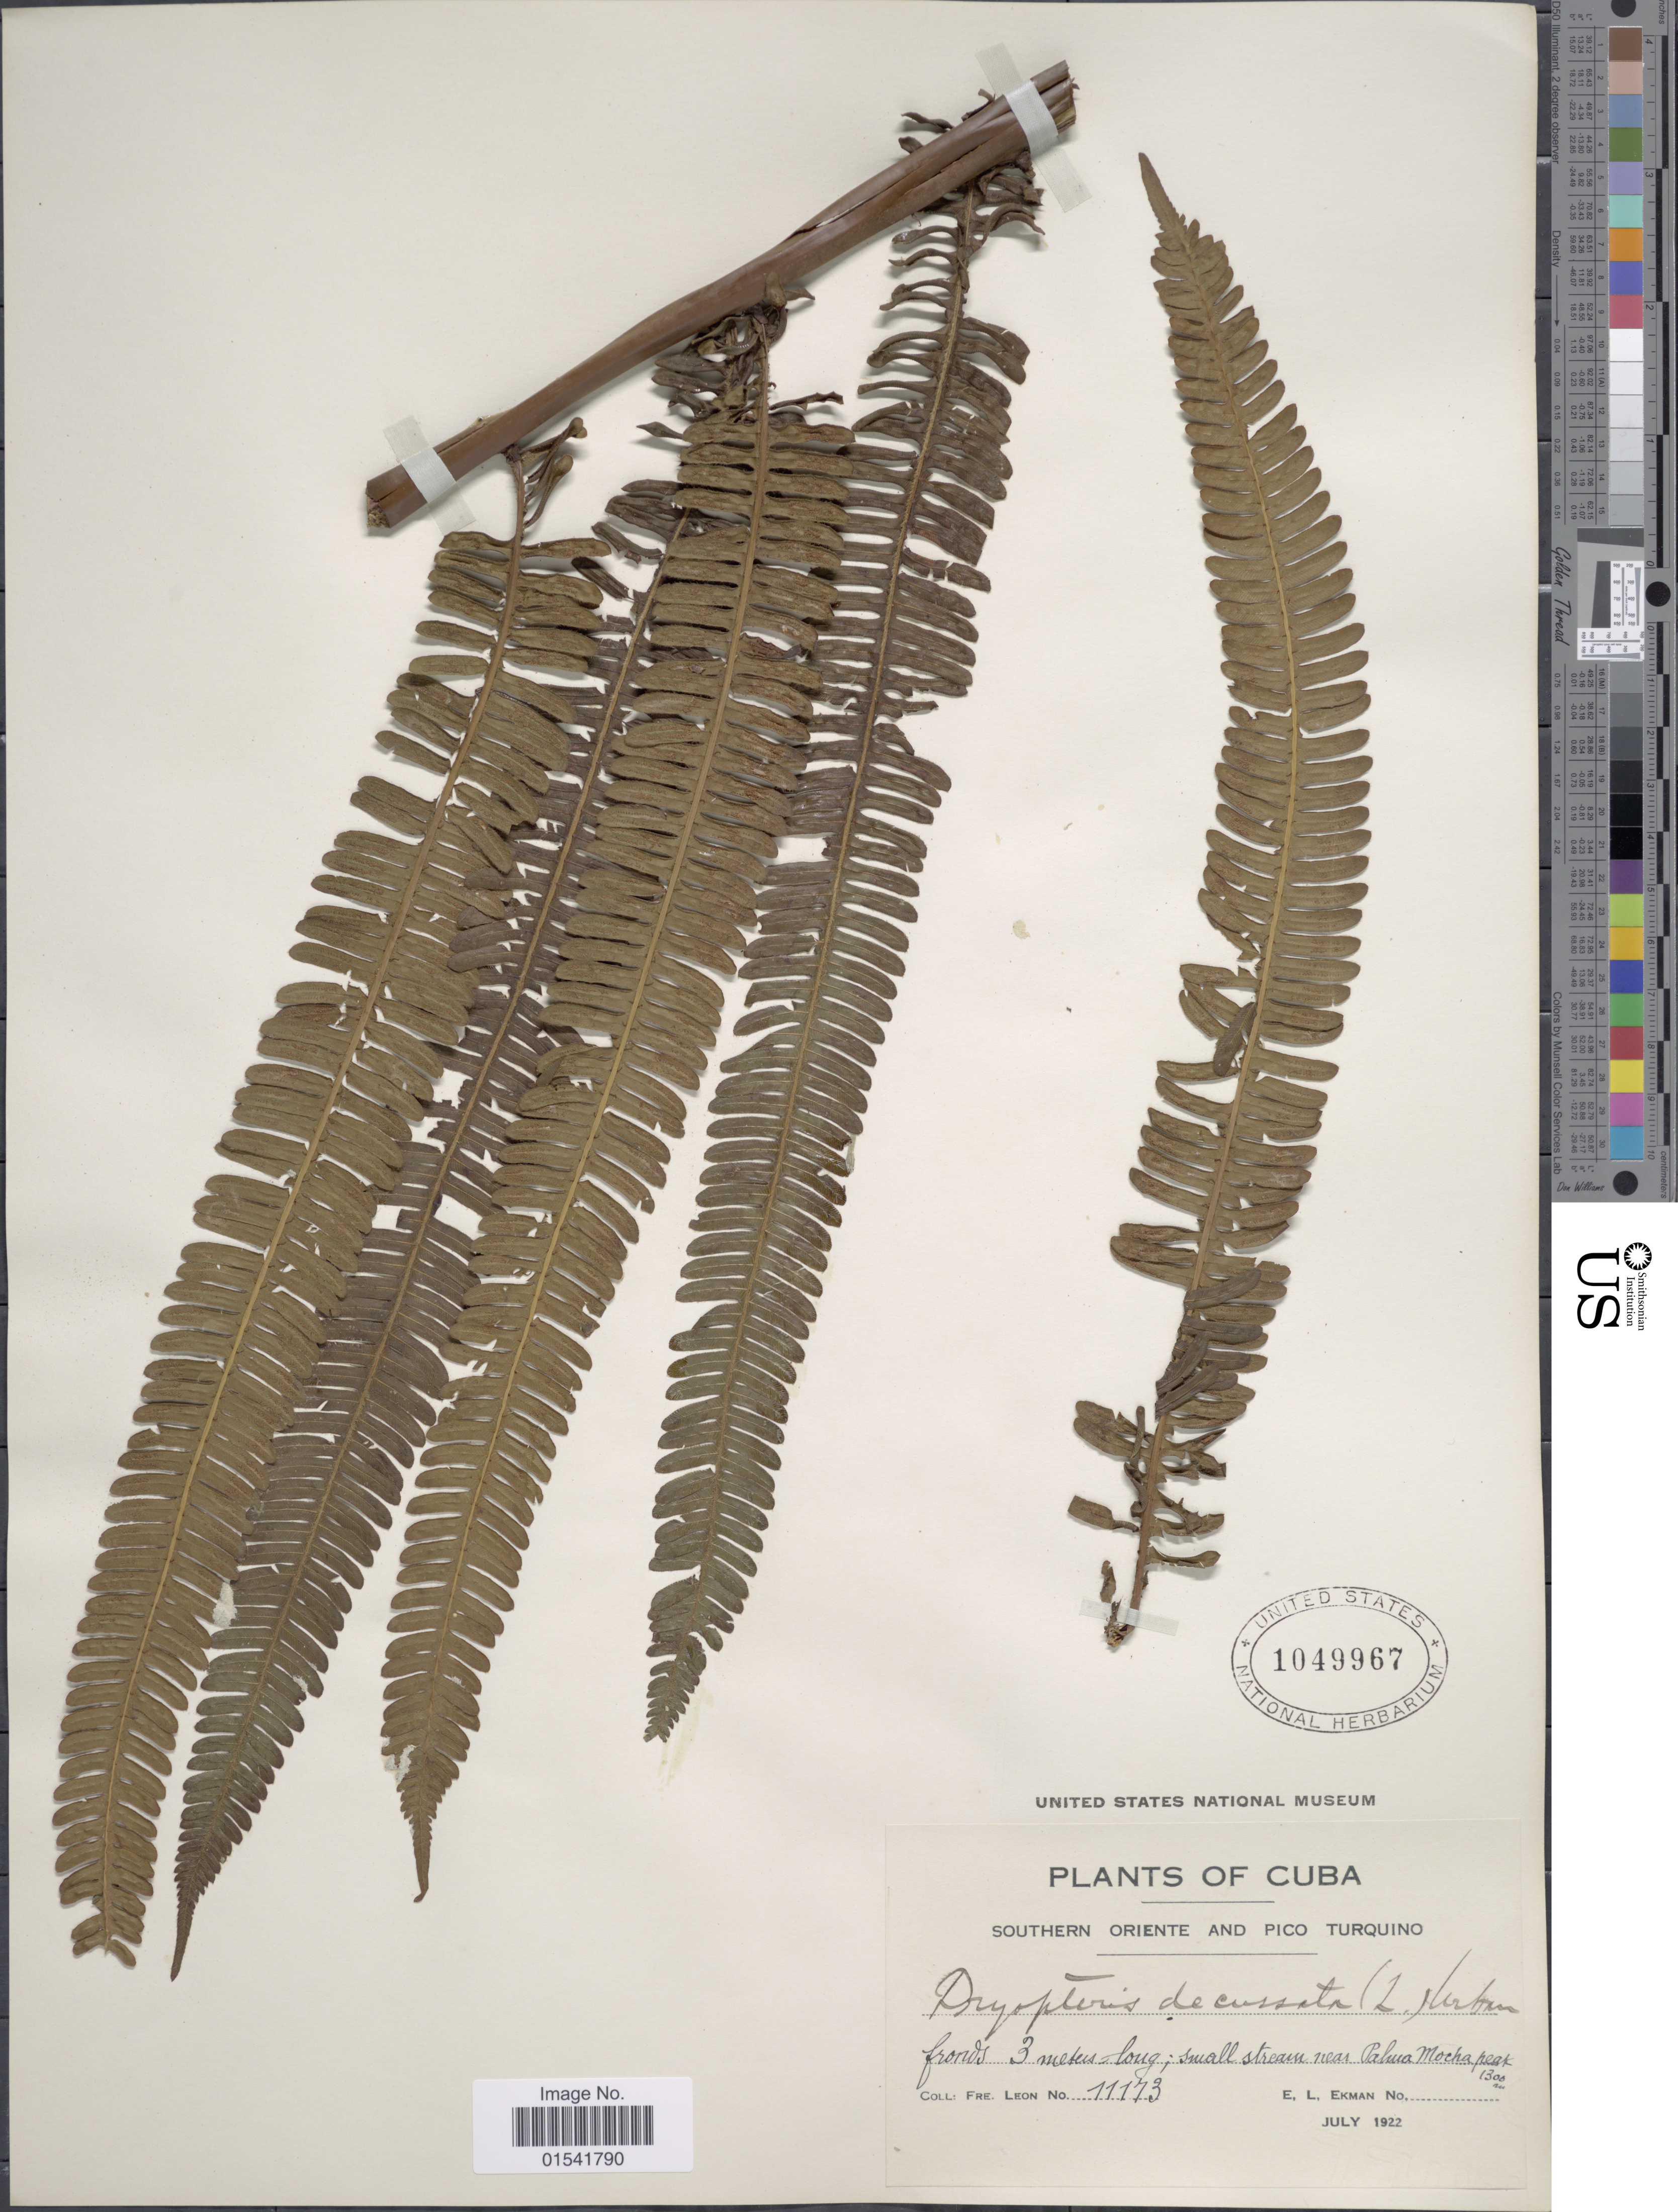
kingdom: Plantae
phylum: Tracheophyta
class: Polypodiopsida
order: Polypodiales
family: Thelypteridaceae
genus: Steiropteris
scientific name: Steiropteris decussata (L.) comb. nov., ined. 2015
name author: (L.)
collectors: Bro. León & E. L. Ekman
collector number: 11173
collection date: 1922-07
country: Cuba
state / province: Oriente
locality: Southern Oriente and Pico Turquino, small stream near Palma Mocha peak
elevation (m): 1300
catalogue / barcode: US 1049967